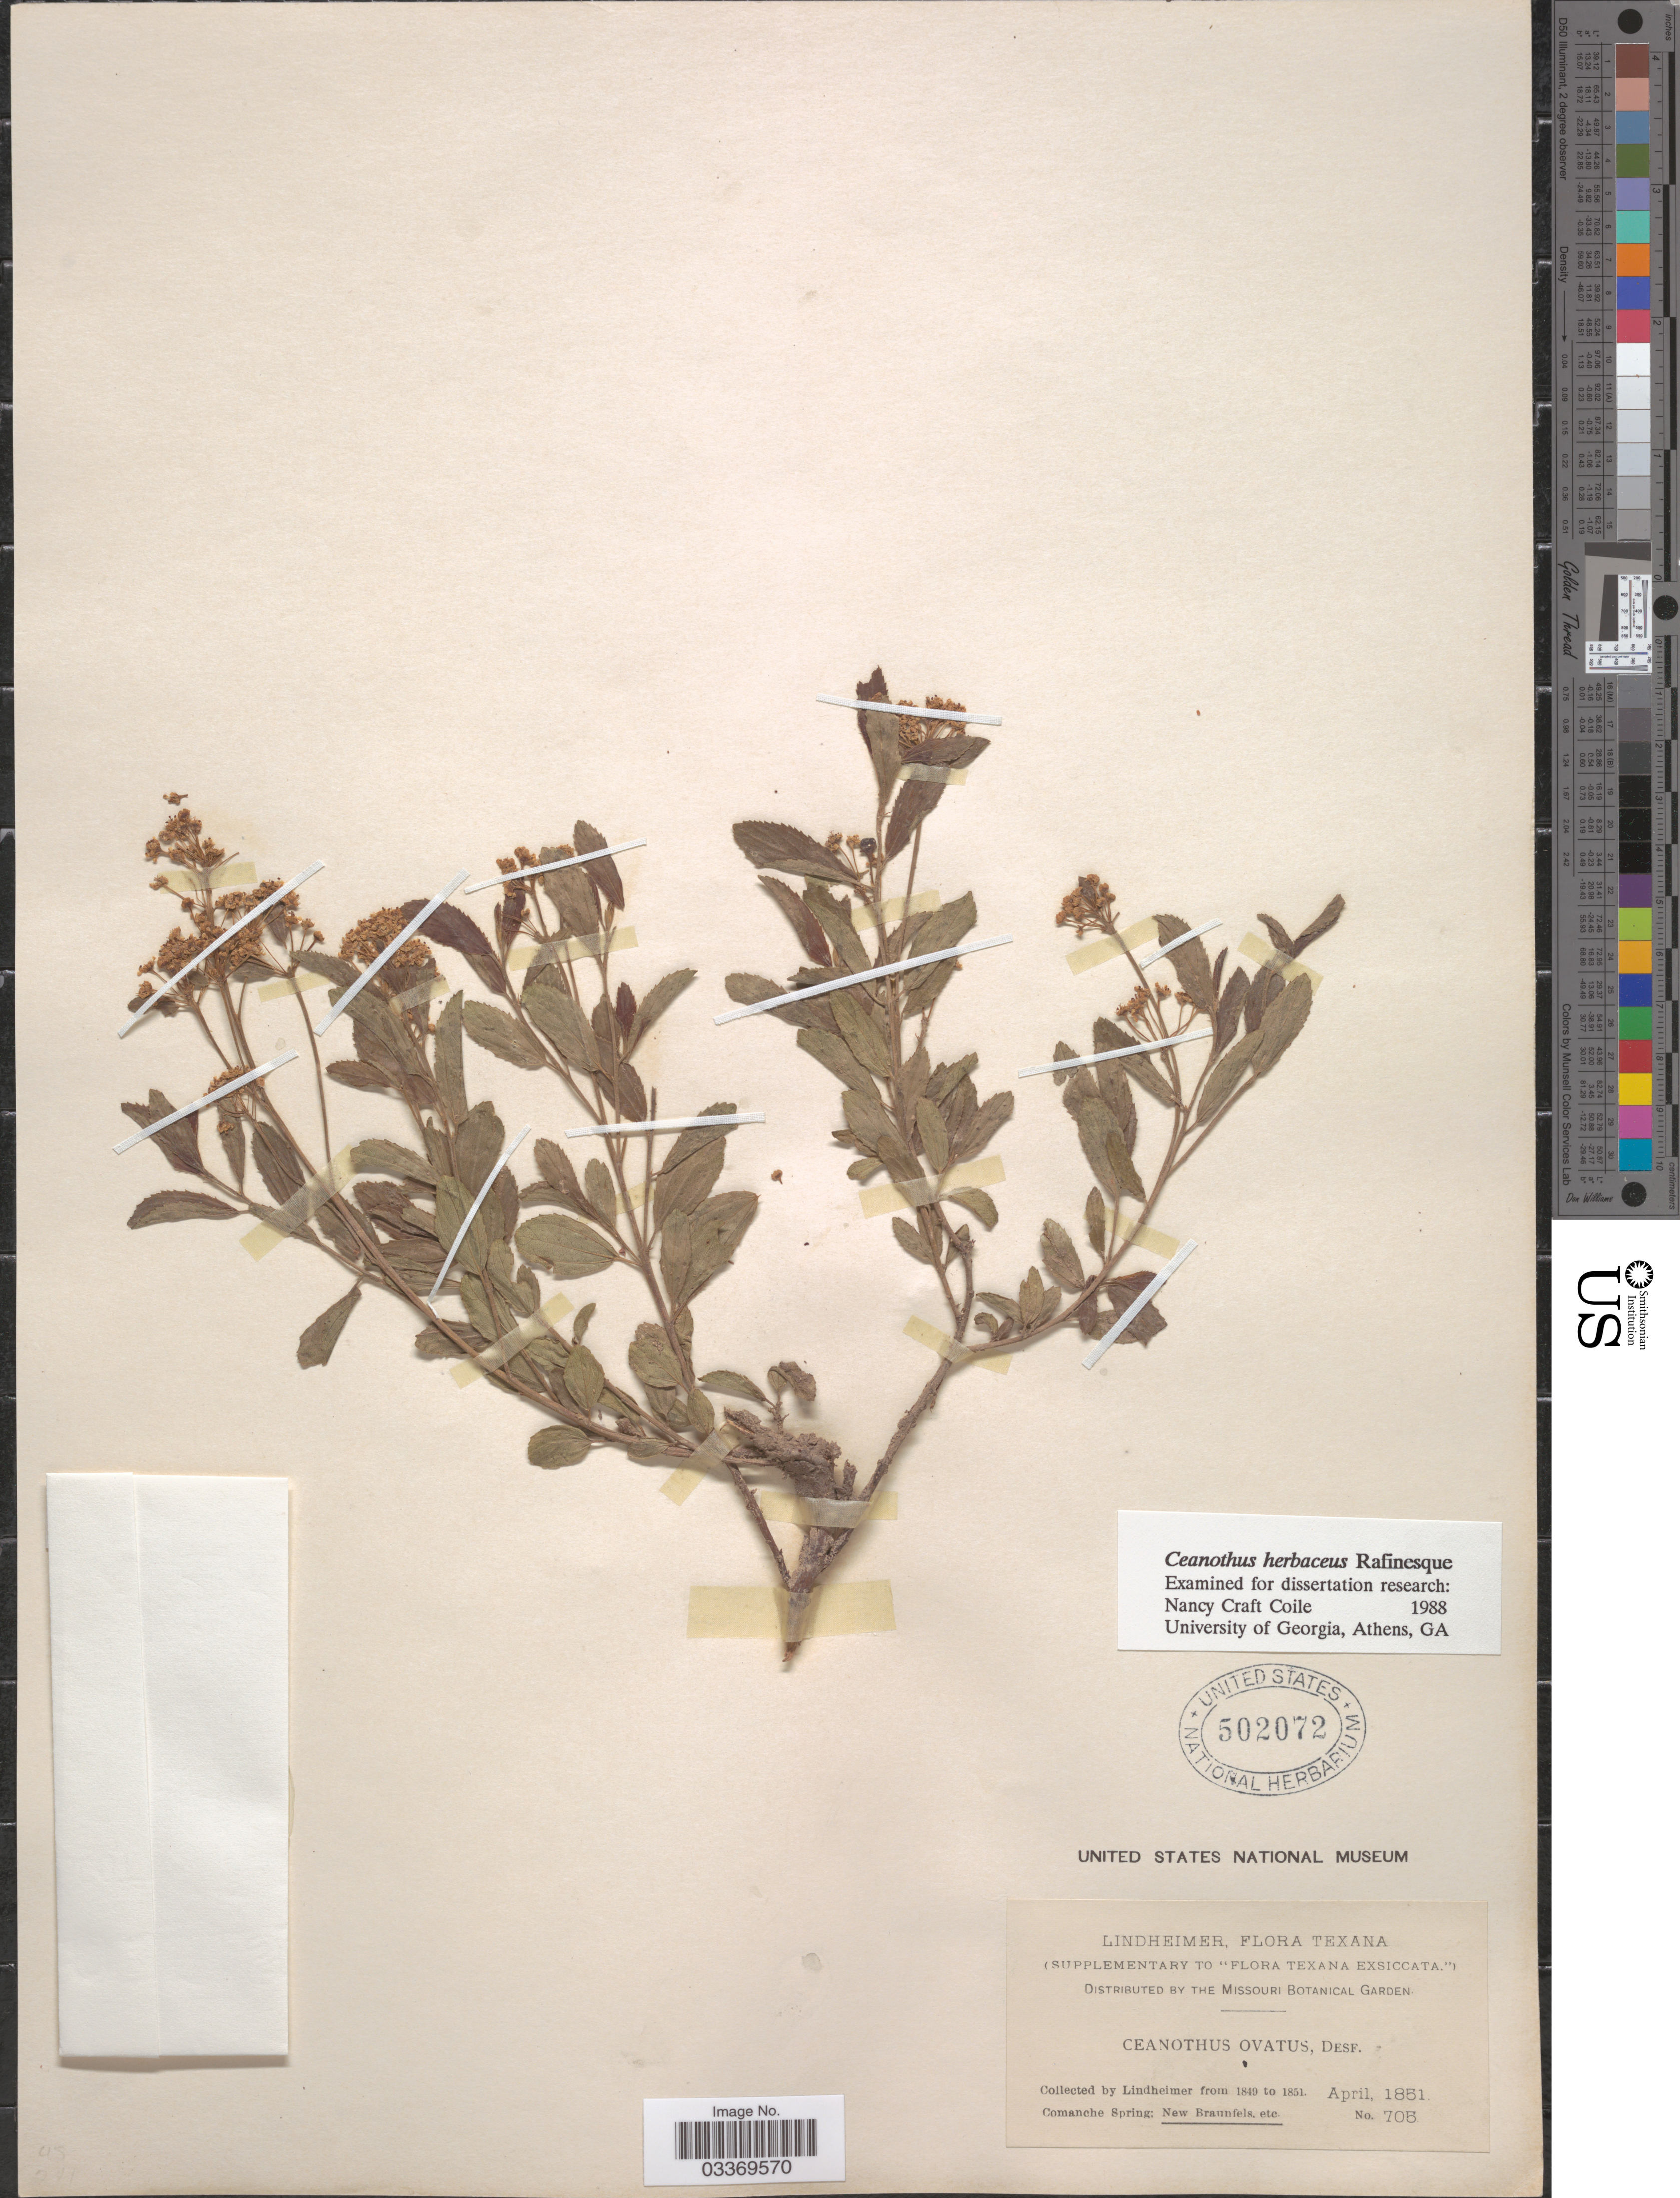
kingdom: Plantae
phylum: Tracheophyta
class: Magnoliopsida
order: Rosales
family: Rhamnaceae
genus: Ceanothus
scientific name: Ceanothus ovatus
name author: Desf.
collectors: -. Lindheimer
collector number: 705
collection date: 1851-04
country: United States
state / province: Texas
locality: Comanche Spring: New Braunfels, etc.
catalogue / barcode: US 502072